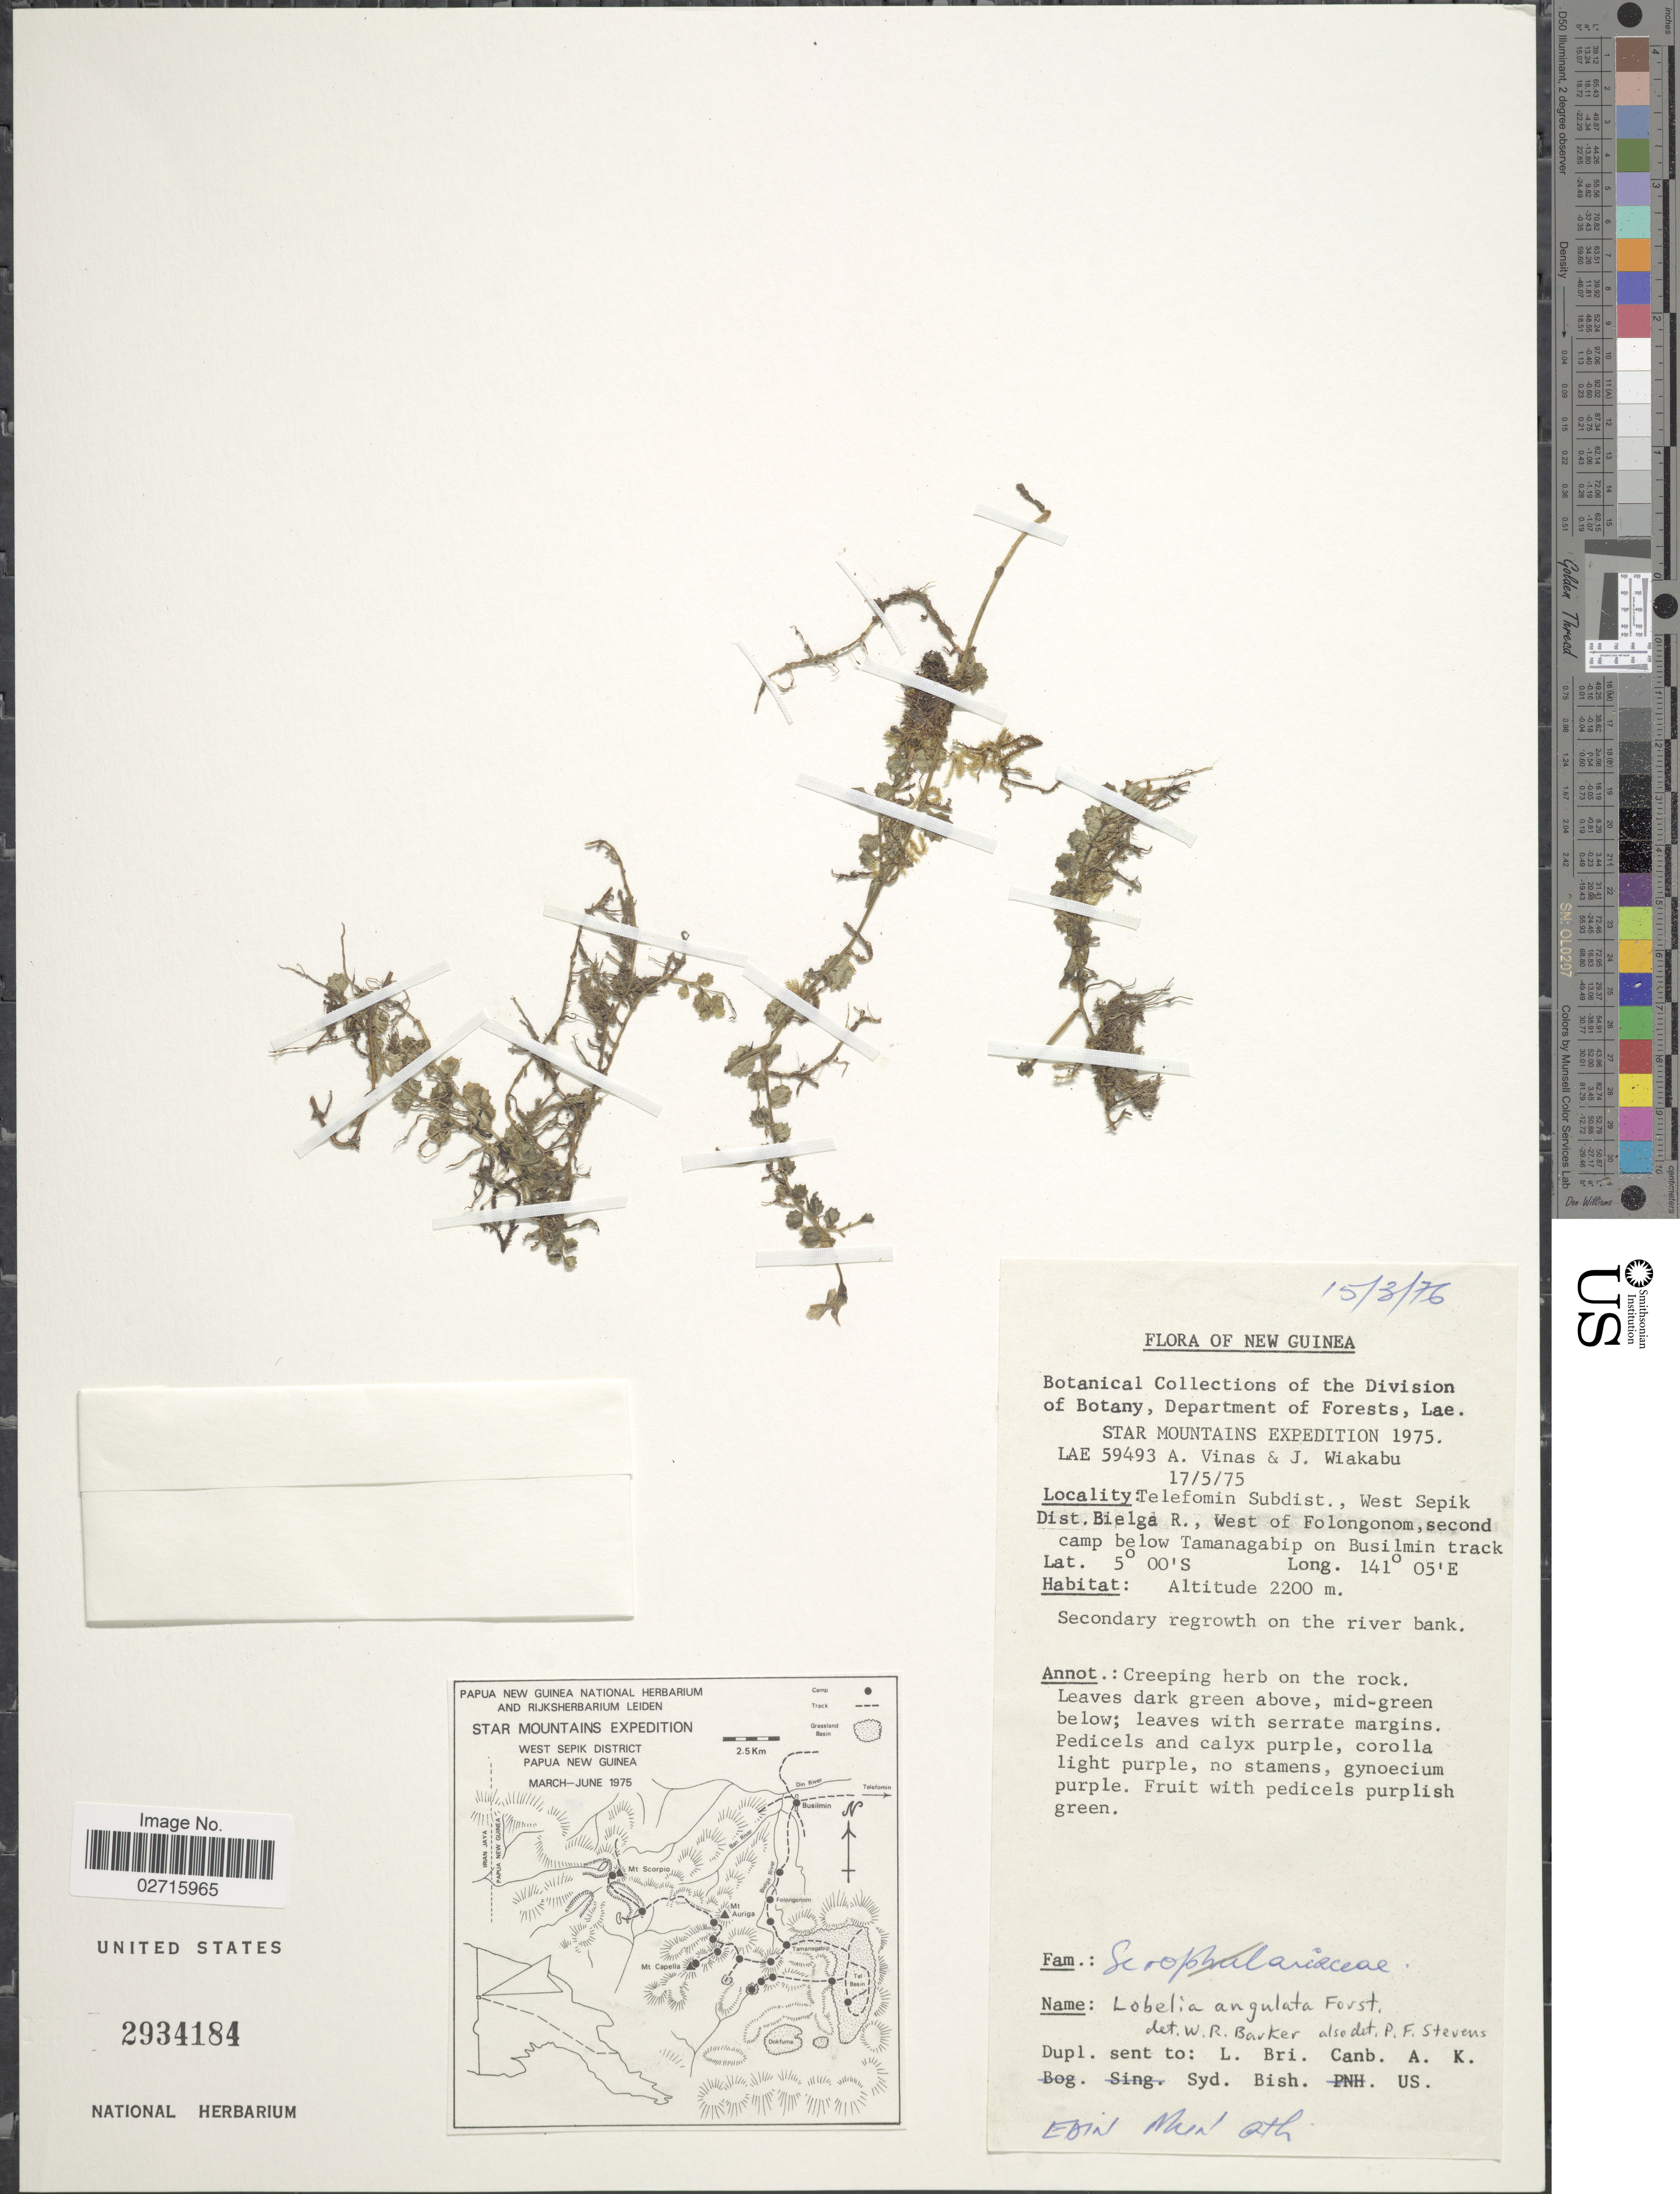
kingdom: Plantae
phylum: Tracheophyta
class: Magnoliopsida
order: Asterales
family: Campanulaceae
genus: Lobelia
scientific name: Lobelia angulata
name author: G. Forst.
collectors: A. Vinas & J. Wiakabu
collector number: LAE 59493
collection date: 1975-05-17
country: Papua New Guinea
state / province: Sandaun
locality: New Guinea, Star Mountains, Telefomin Subdist., Bielga R., West of Folongonom, second camp below Tamanagabip on Busilmin track, on river bank.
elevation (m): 2200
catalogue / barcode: US 2934184